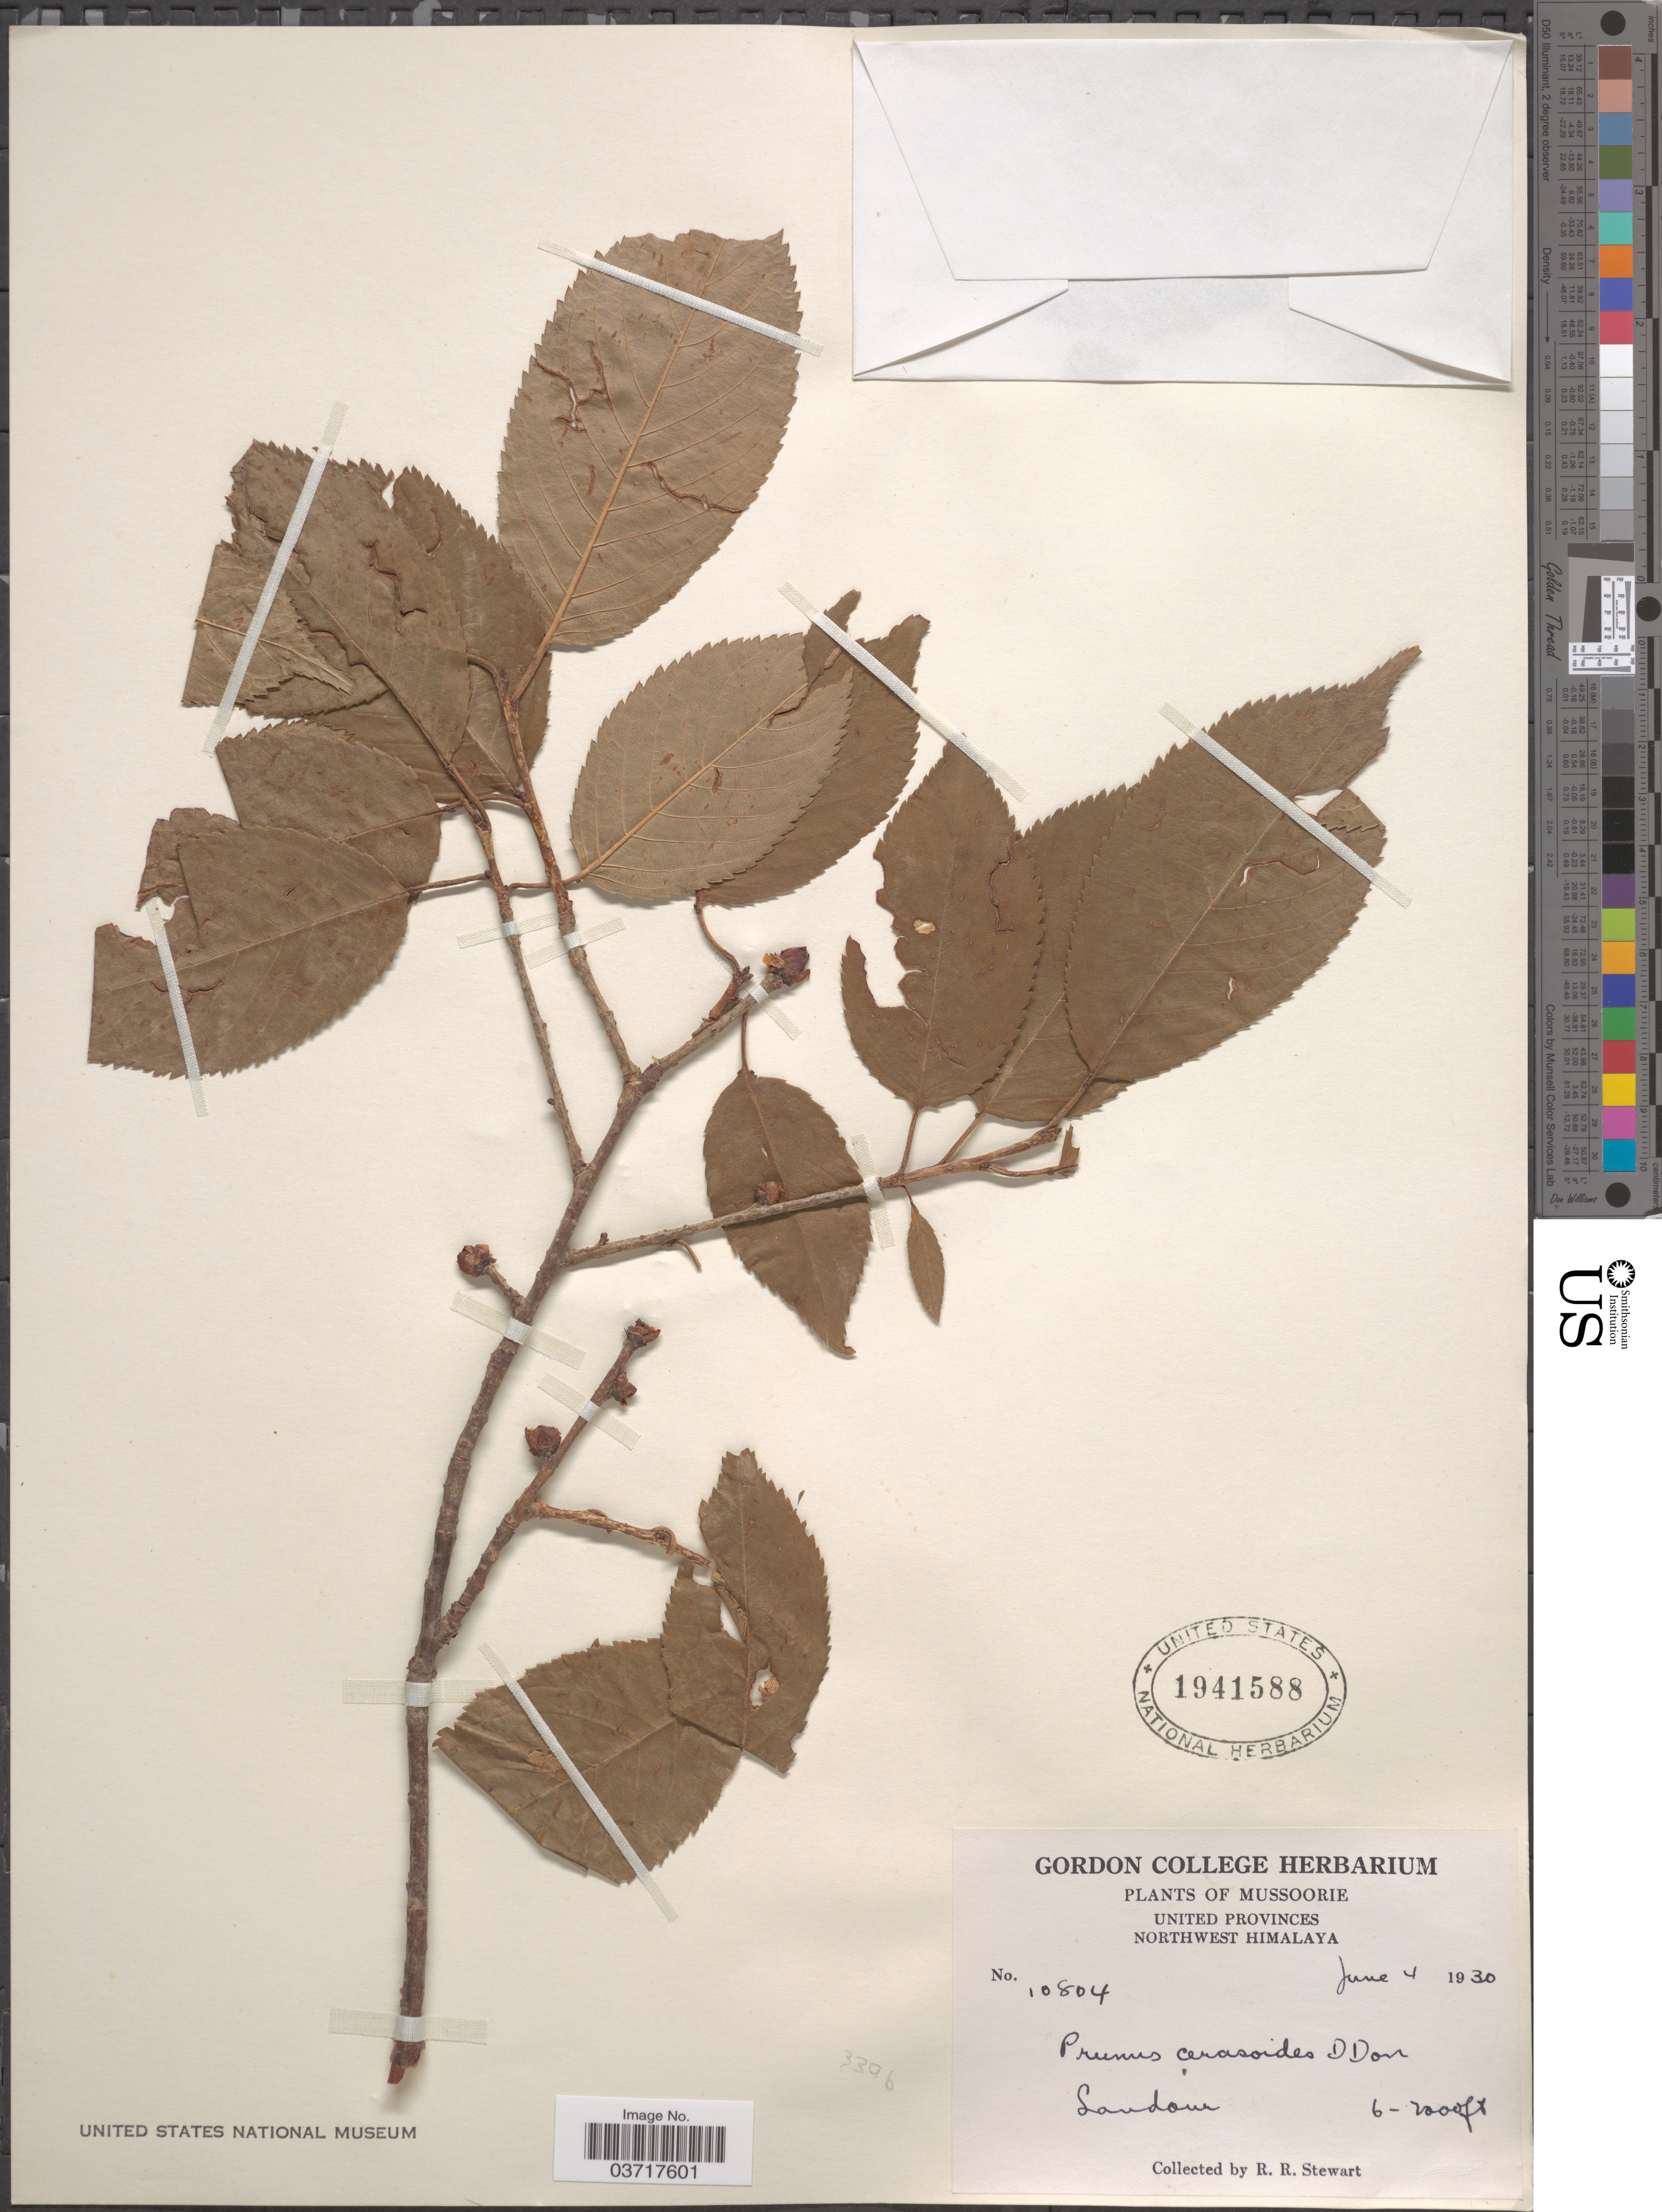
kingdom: Plantae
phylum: Tracheophyta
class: Magnoliopsida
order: Rosales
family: Rosaceae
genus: Prunus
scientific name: Prunus cerasoides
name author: Buch.-Ham. ex D. Don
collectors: R. Stewart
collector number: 10804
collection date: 1930-06-04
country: India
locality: Mussoorie. Northwest Himalaya. Landour.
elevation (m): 1829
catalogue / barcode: US 1941588